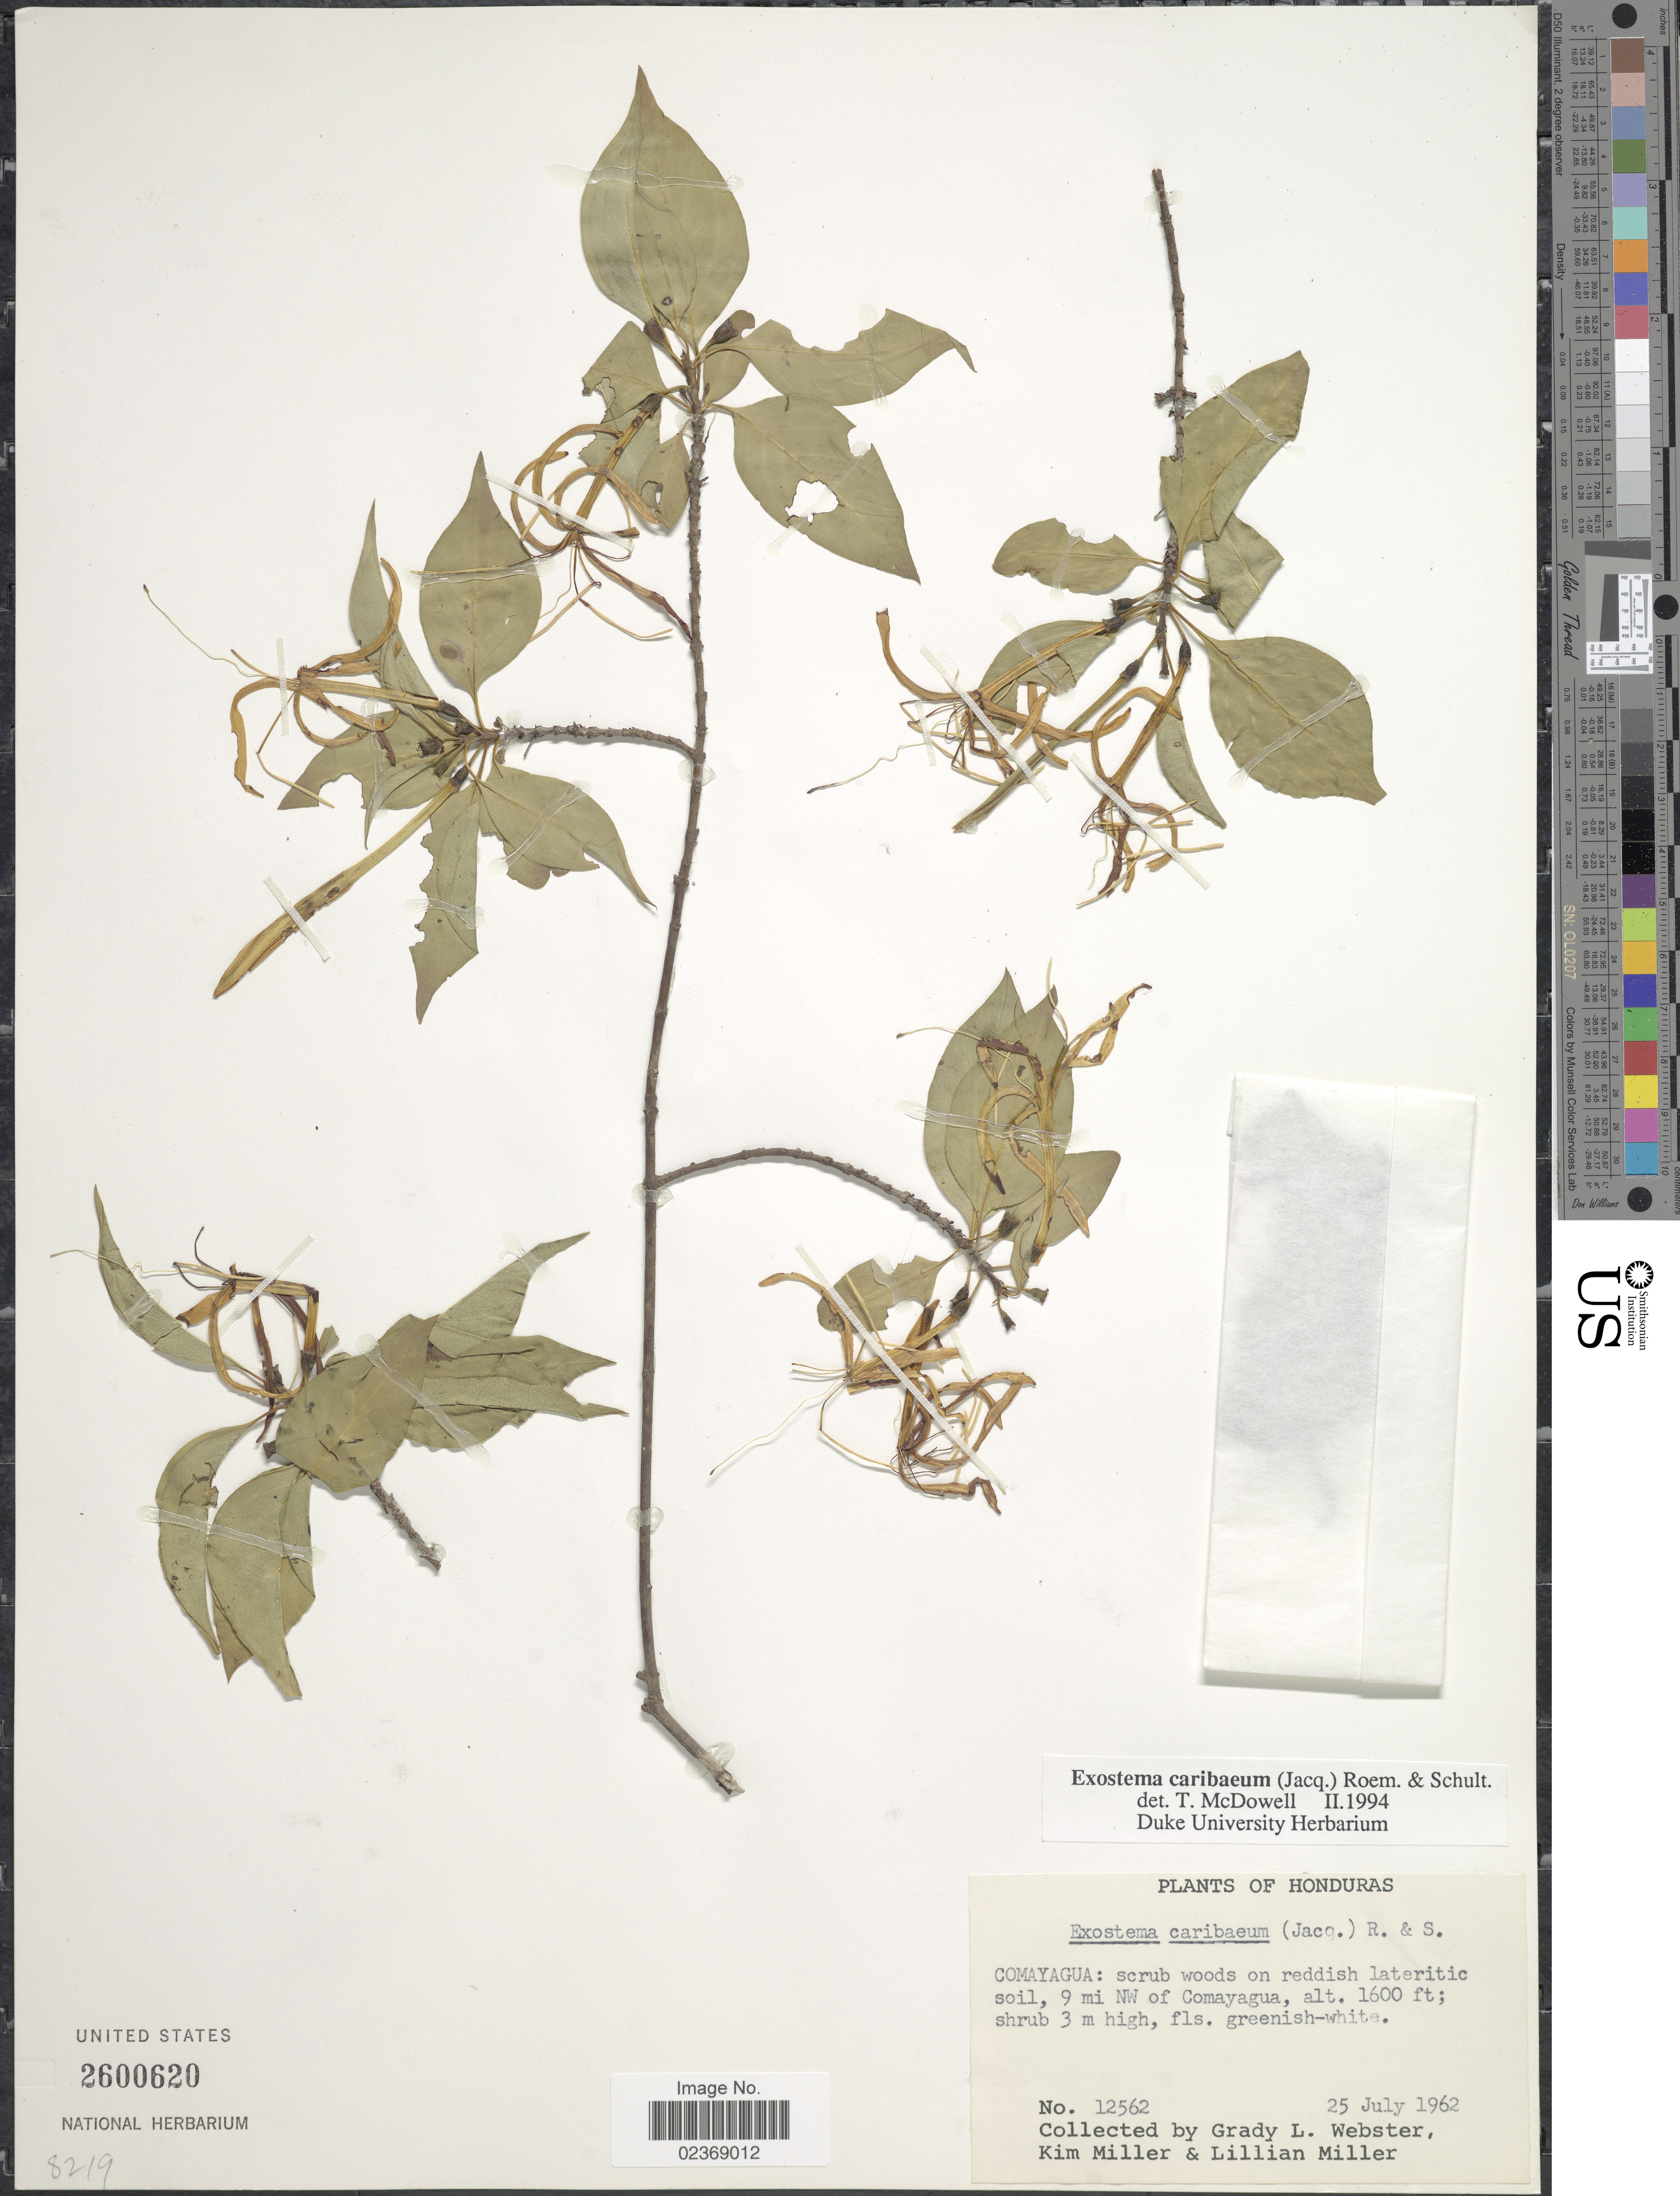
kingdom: Plantae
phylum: Tracheophyta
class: Magnoliopsida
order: Gentianales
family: Rubiaceae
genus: Exostema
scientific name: Exostema caribaeum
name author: (Jacq.) Roem. & Schult.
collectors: G. L. Webster, K. Miller & L. Miller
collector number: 12562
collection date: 1962-07-25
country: Honduras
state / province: Comayagua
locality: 9 mi NW of Comayagua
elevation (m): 488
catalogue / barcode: US 2600620